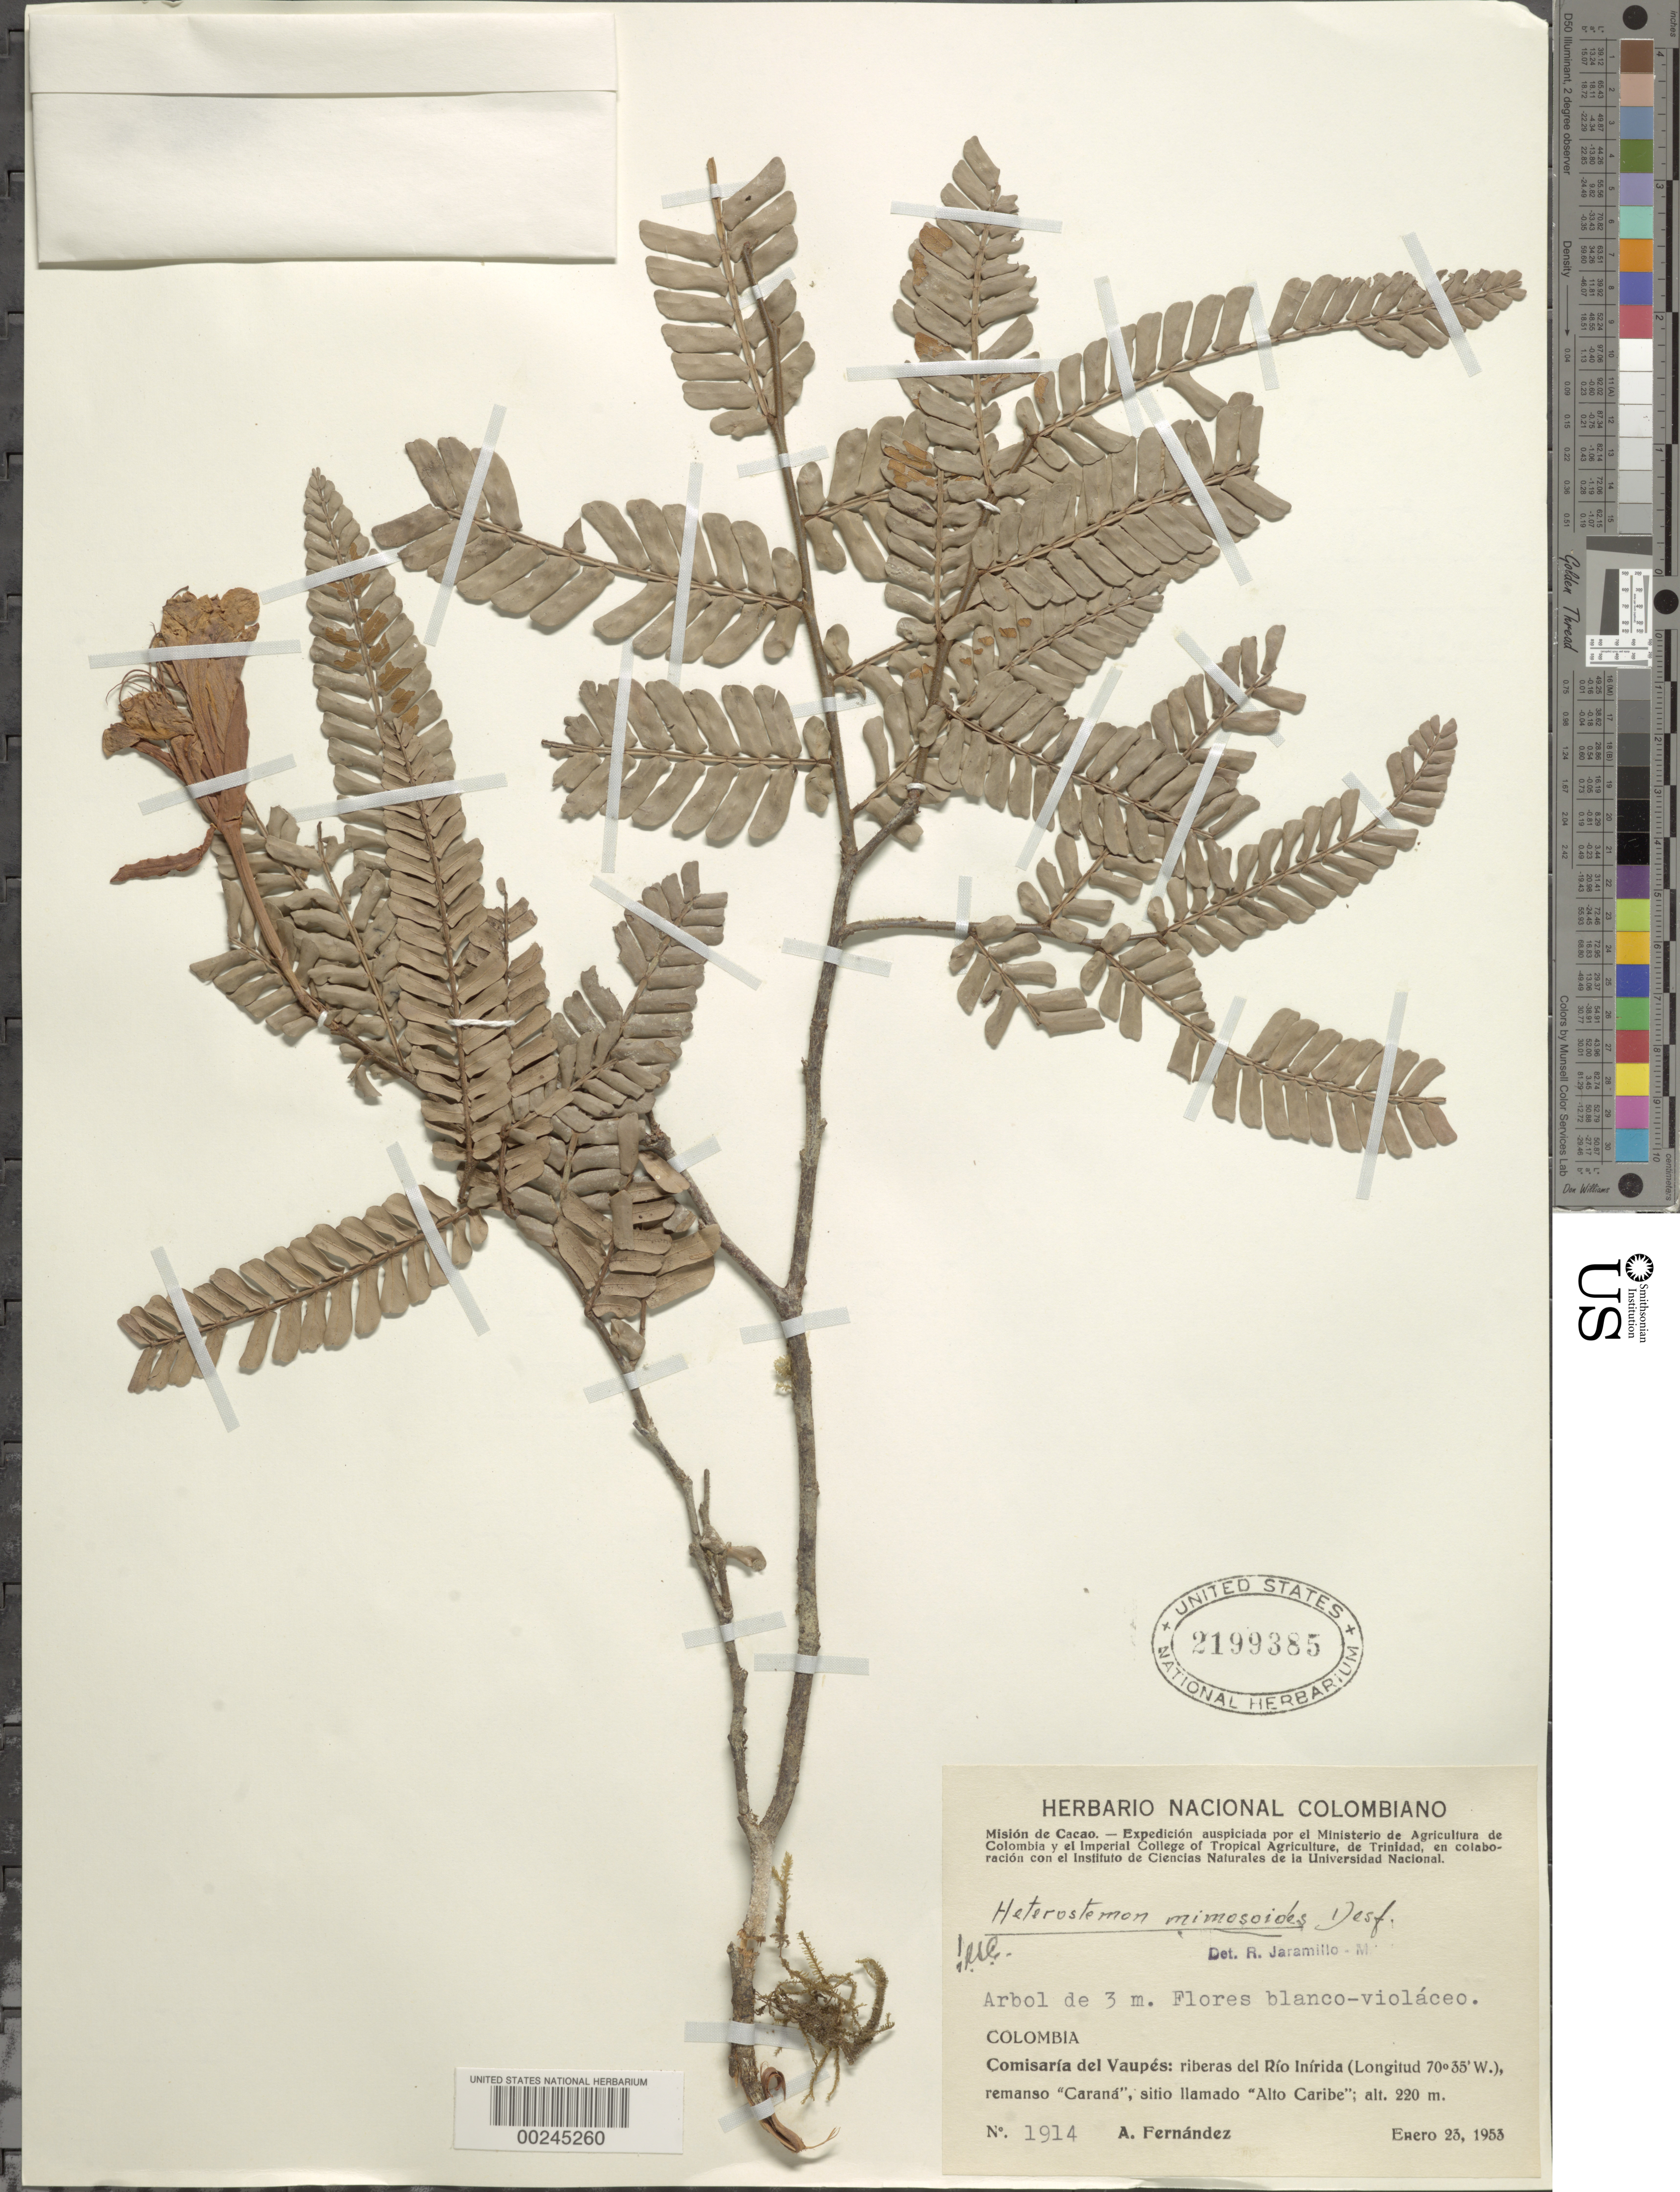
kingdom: Plantae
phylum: Tracheophyta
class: Magnoliopsida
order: Fabales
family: Fabaceae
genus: Heterostemon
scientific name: Heterostemon mimosoides var. mimosoides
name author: Desf.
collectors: Á. Fernández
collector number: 1914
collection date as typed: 23 Jan 1953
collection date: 1953-01-23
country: Colombia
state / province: Vaupés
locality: Banks of Rio Inirida, backwater "carana", place called "Alto Caribe"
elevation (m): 220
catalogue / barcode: US 2199385